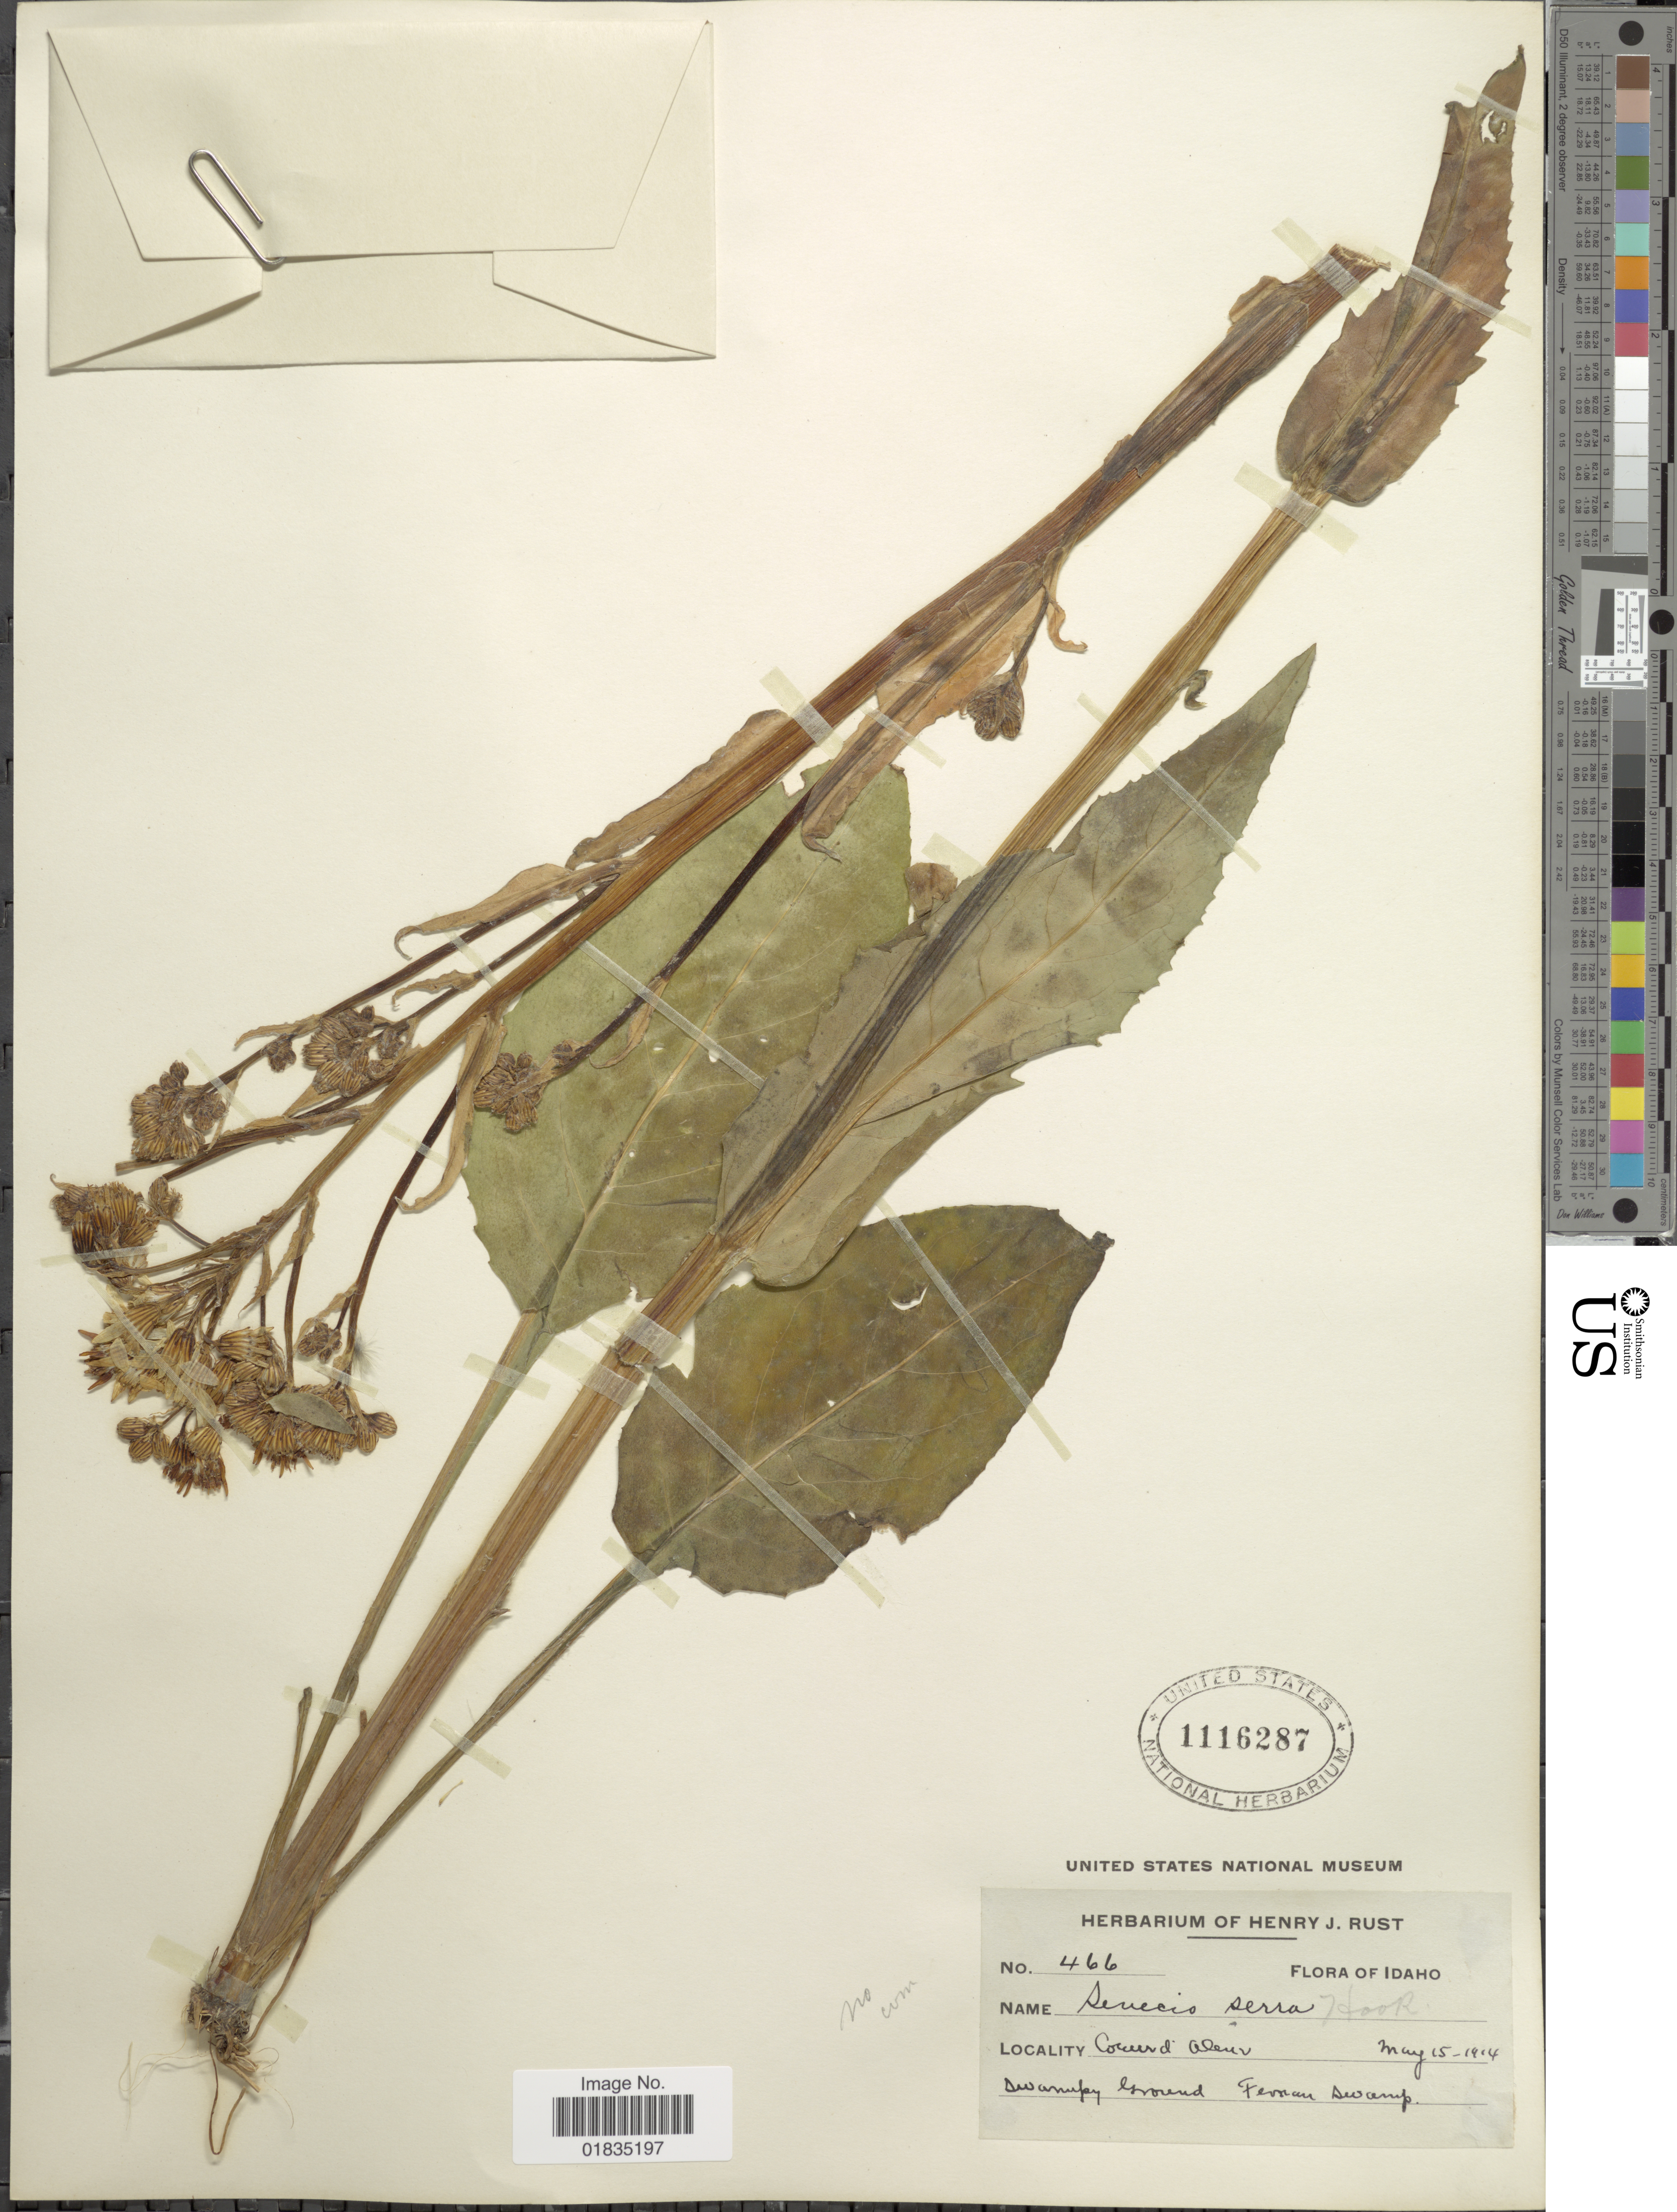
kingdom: Plantae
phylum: Tracheophyta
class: Magnoliopsida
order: Asterales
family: Asteraceae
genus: Senecio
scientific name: Senecio serra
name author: Hook.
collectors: ex herb. Henry J. Rust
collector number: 466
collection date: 1914-05-15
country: United States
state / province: Idaho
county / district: Kootenai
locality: Coeur d'Alene, Fernan swamp.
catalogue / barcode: US 1116287